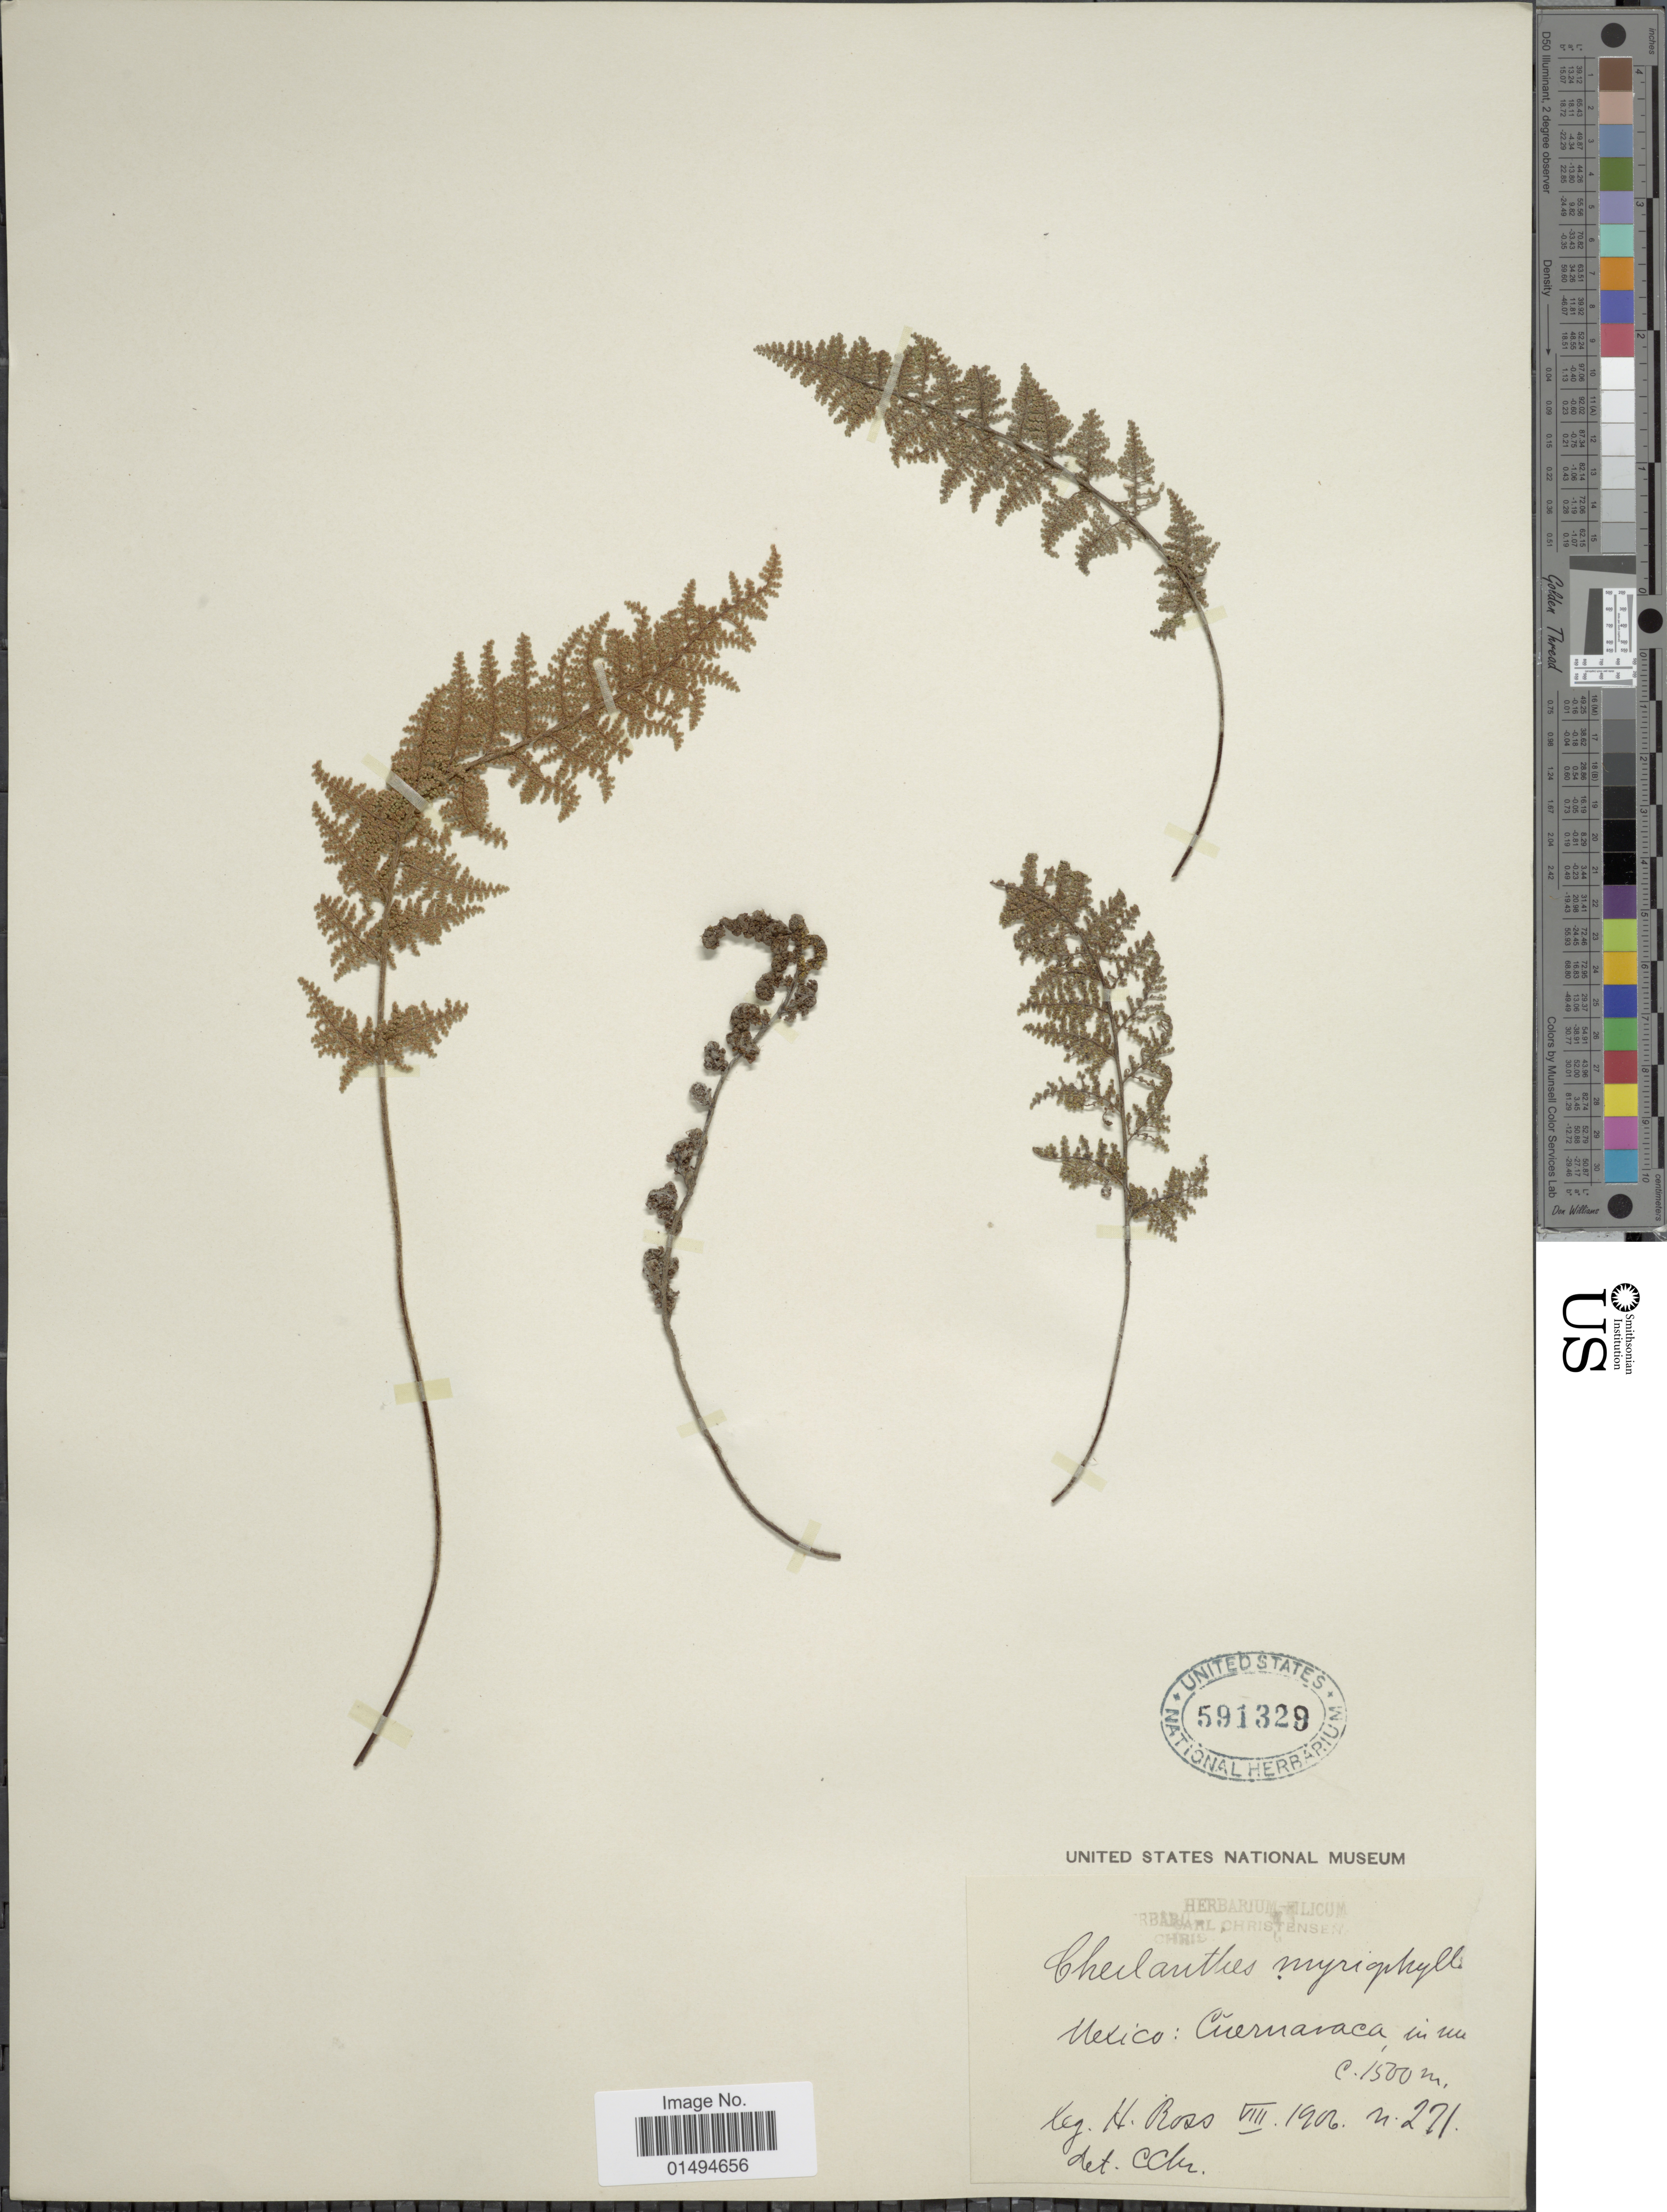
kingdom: Plantae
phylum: Tracheophyta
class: Polypodiopsida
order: Polypodiales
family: Pteridaceae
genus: Myriopteris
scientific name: Myriopteris myriophylla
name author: (Desv.) J. Sm.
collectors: H. Ross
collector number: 271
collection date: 1906-08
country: Mexico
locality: Cuernavaca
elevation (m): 1500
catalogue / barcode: US 591329